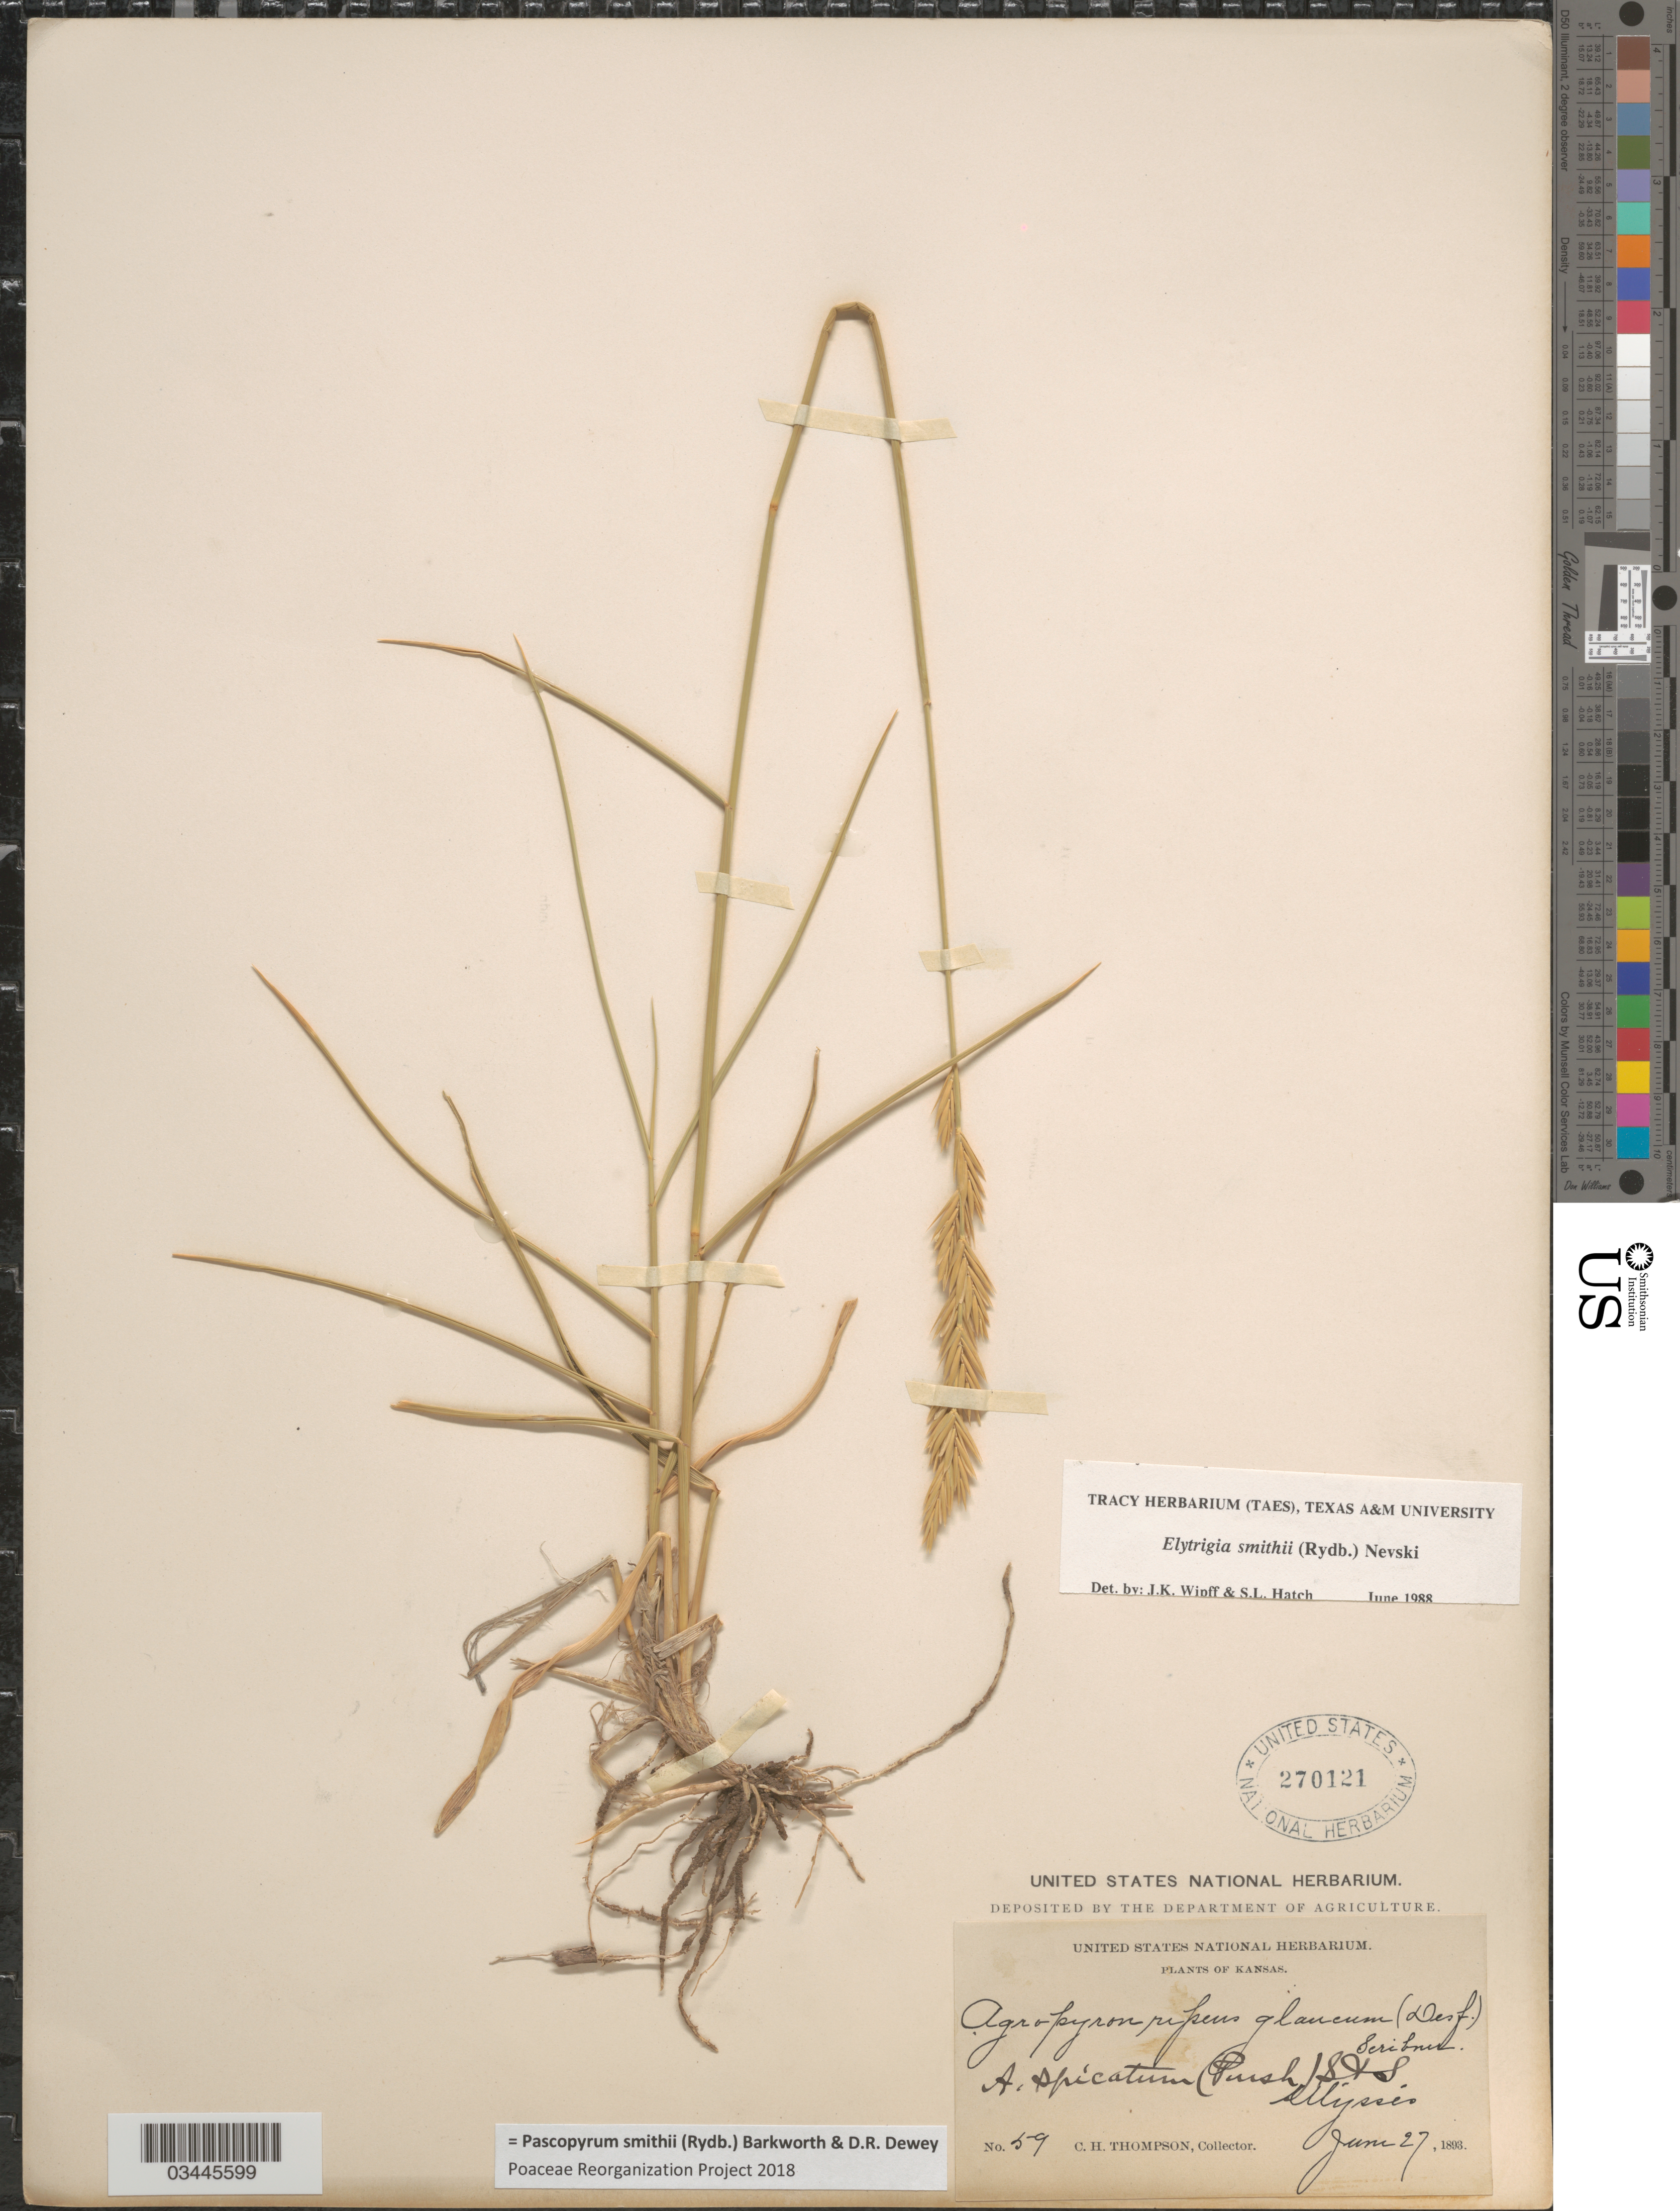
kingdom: Plantae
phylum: Tracheophyta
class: Liliopsida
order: Poales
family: Poaceae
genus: Pascopyrum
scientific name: Pascopyrum smithii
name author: (Rydb.) Barkworth & Dewey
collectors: C. H. Thompson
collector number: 59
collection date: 1893-06-27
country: United States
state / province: Kansas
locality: Ulysses.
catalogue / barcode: US 270121